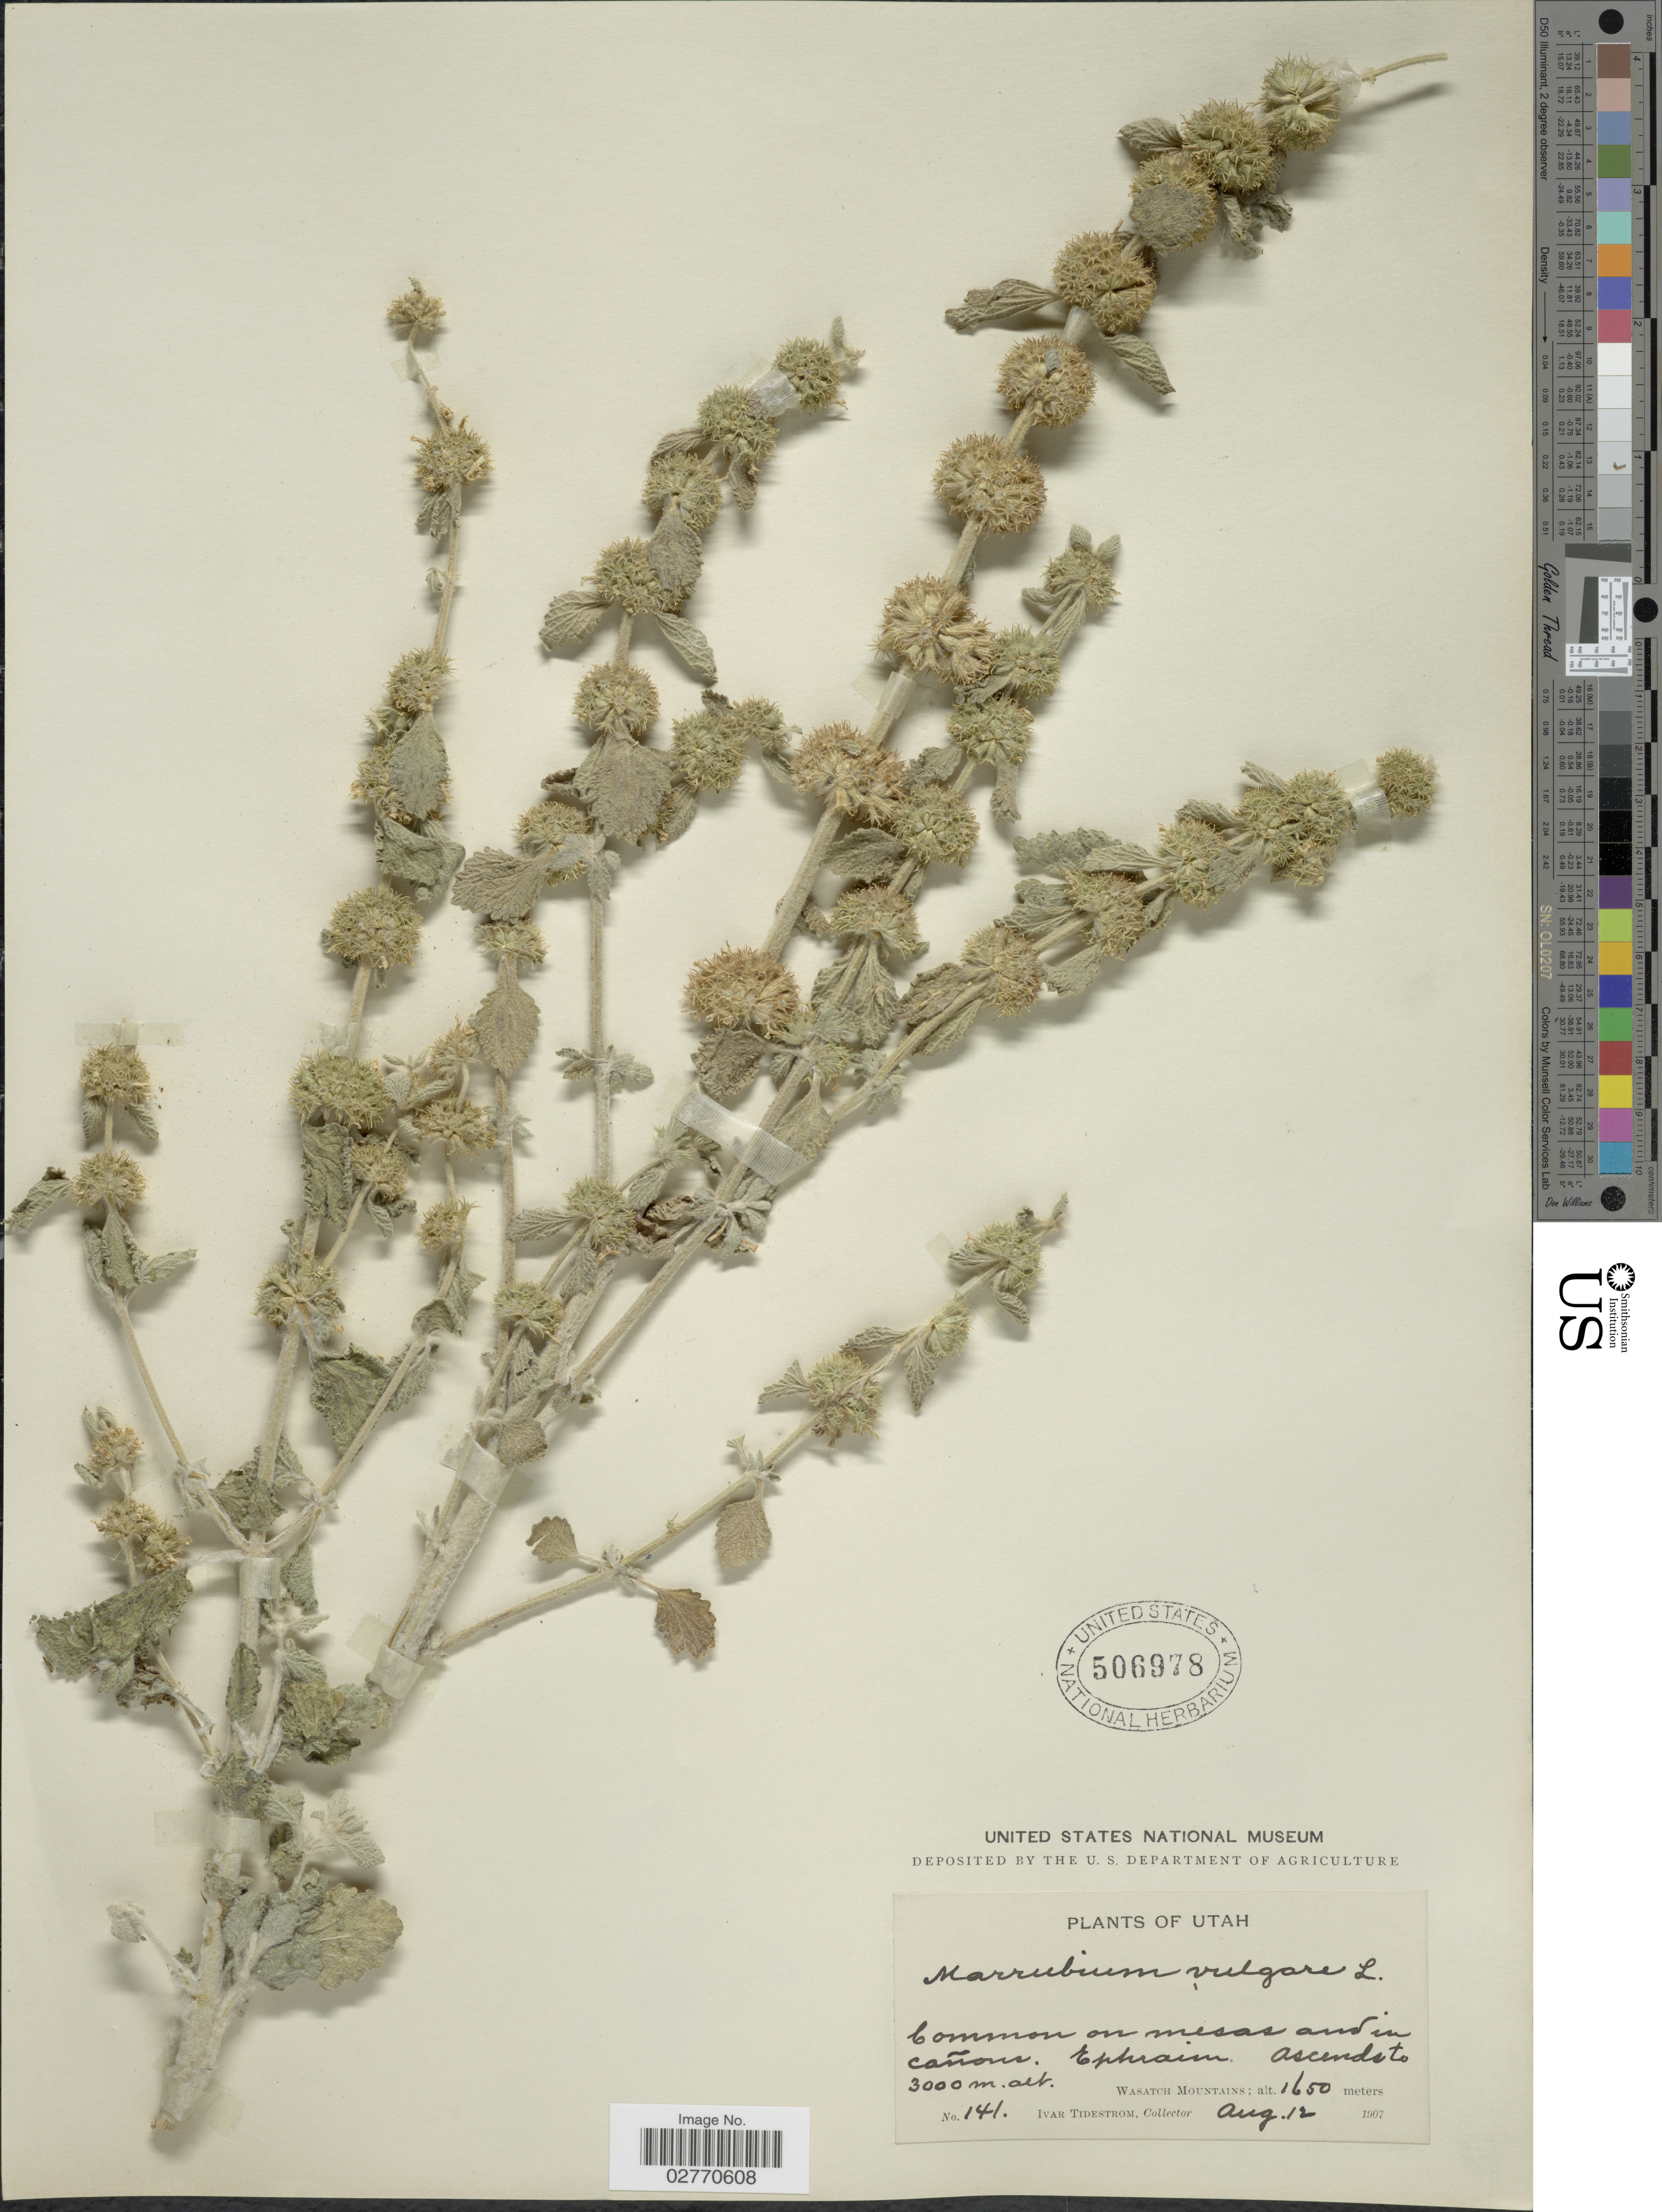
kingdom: Plantae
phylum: Tracheophyta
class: Magnoliopsida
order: Lamiales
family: Lamiaceae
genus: Marrubium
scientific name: Marrubium vulgare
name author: L.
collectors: I. F. Tidestrom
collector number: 141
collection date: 1907-08-12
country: United States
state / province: Utah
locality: Ephraim, Wasatch Mountains.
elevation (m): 1650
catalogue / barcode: US 506978